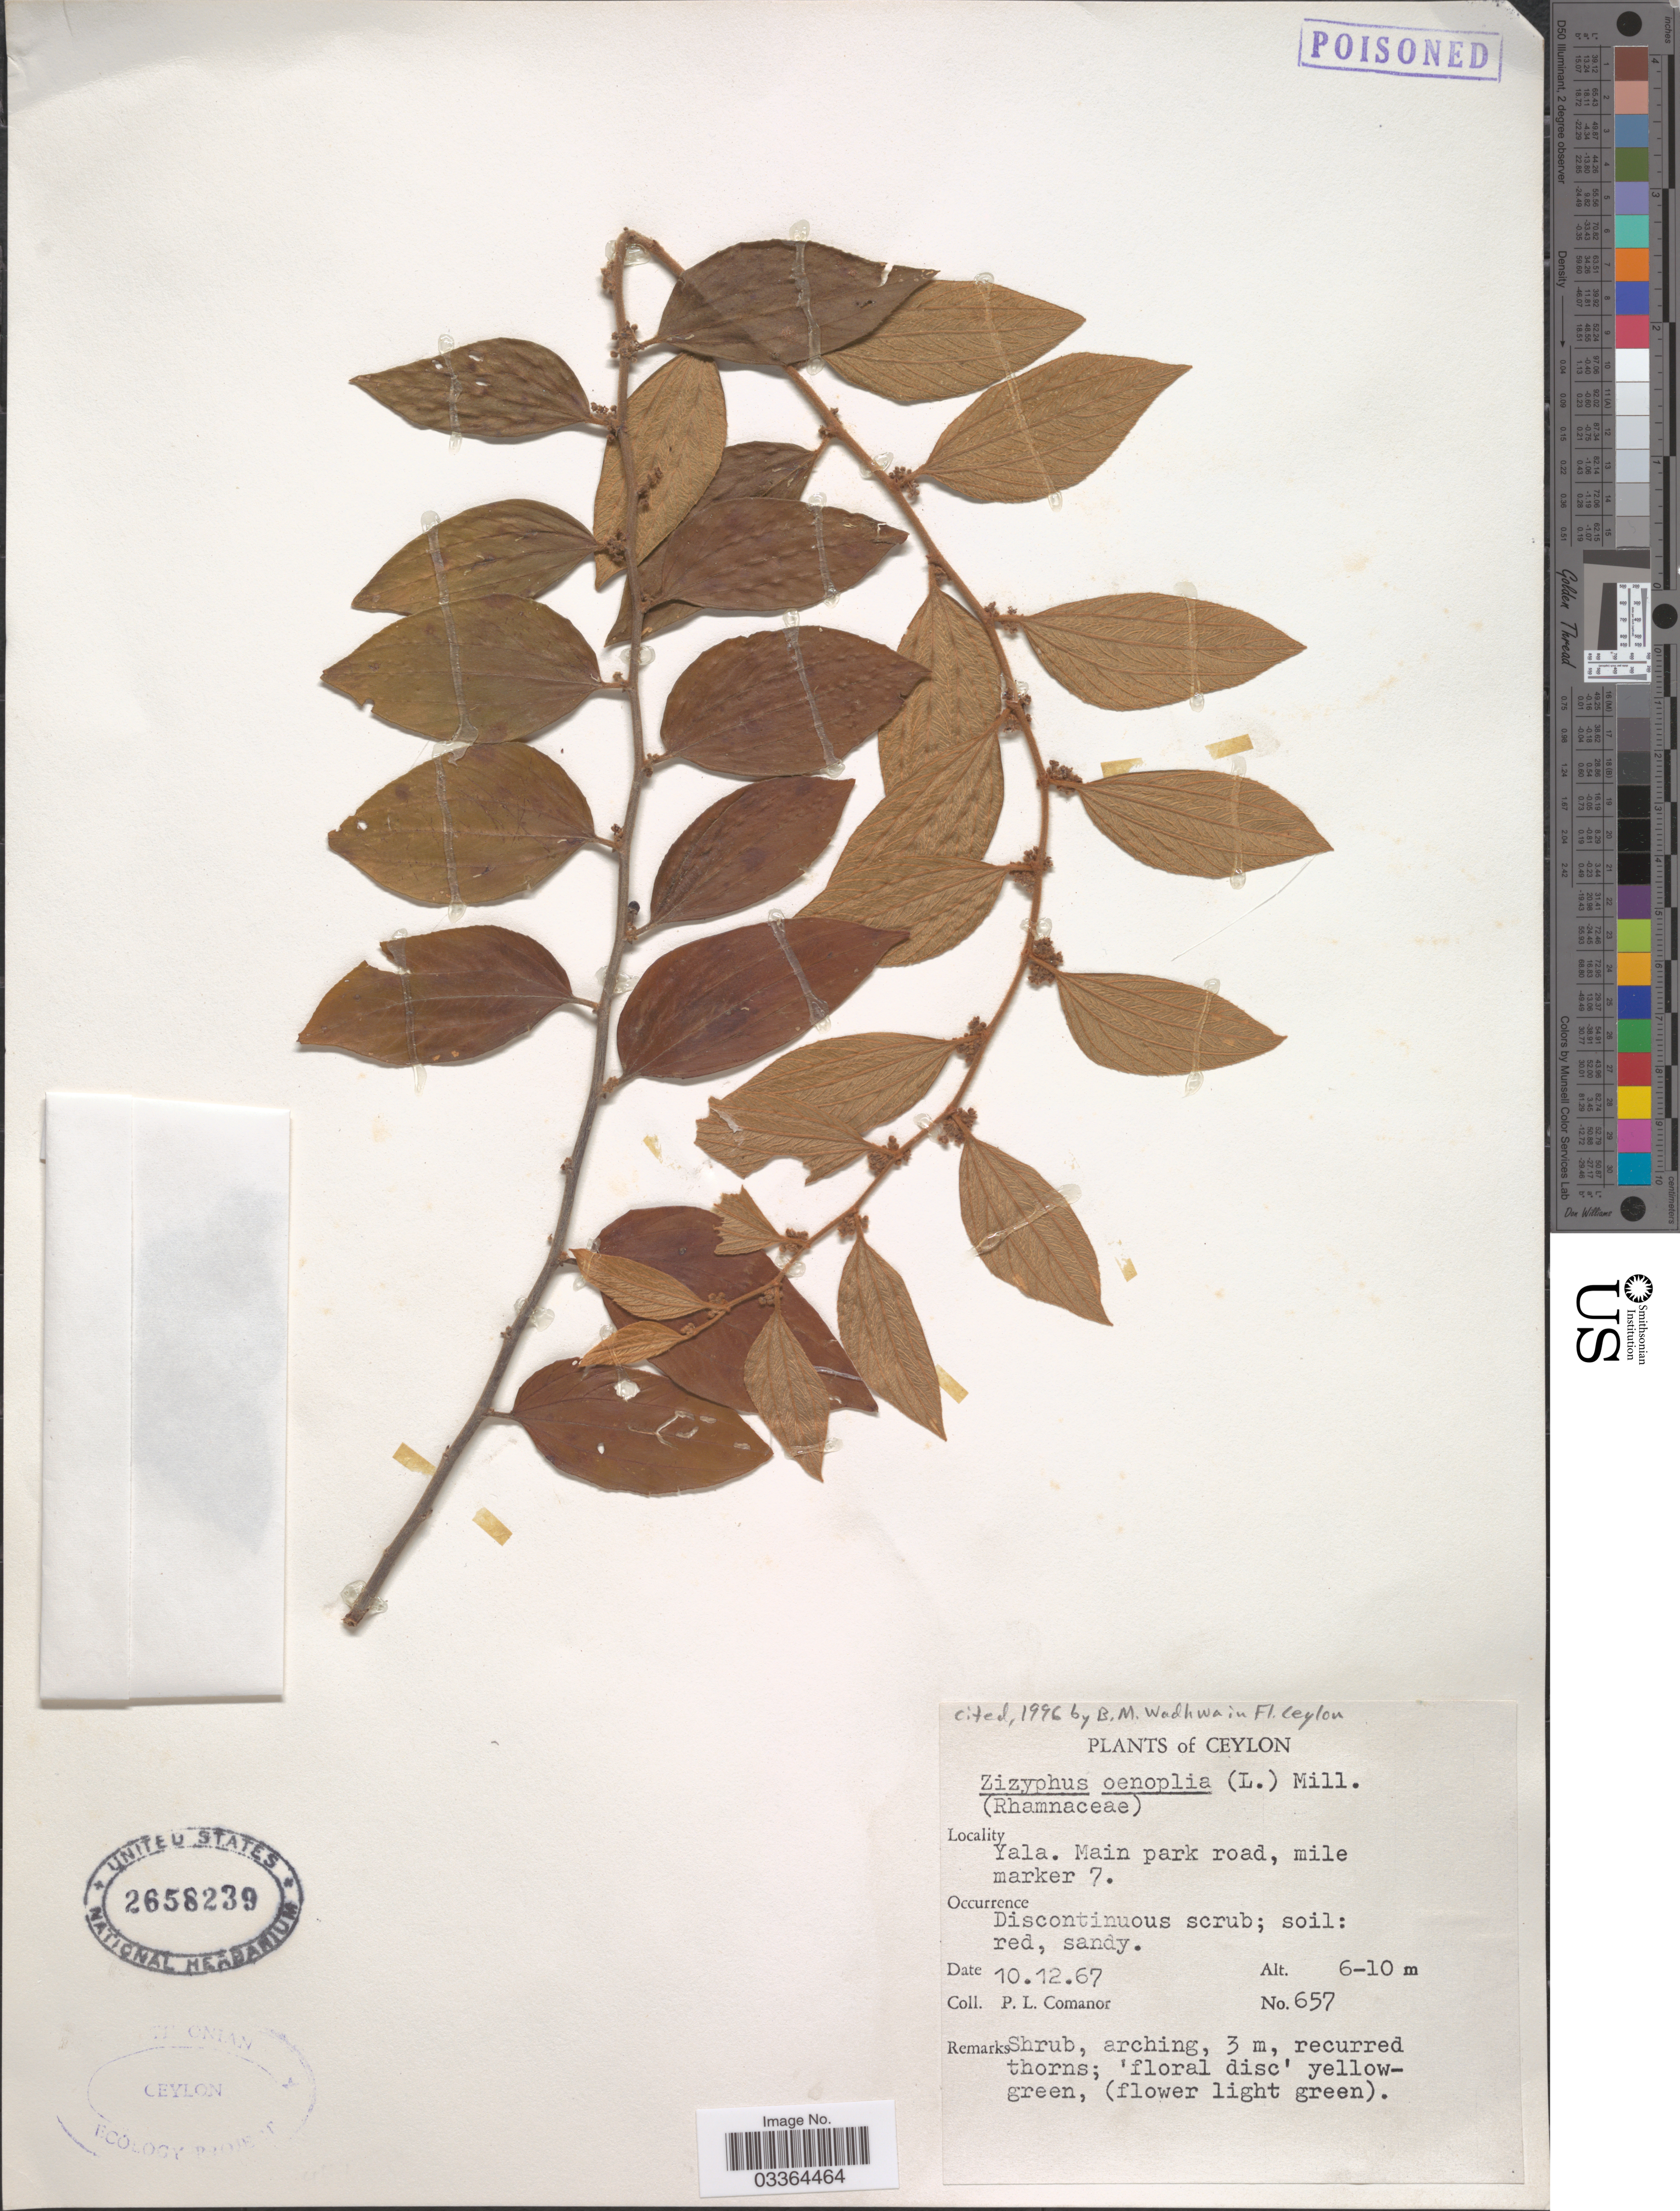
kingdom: Plantae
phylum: Tracheophyta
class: Magnoliopsida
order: Rosales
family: Rhamnaceae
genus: Ziziphus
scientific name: Ziziphus oenopolia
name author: (L.) Mill.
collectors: P. Comanor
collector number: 657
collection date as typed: Transcribed d/m/y: 10/12/67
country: Sri Lanka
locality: Ceylon. Yala. Main park road, mile marker 7.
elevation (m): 6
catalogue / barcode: US 2658239